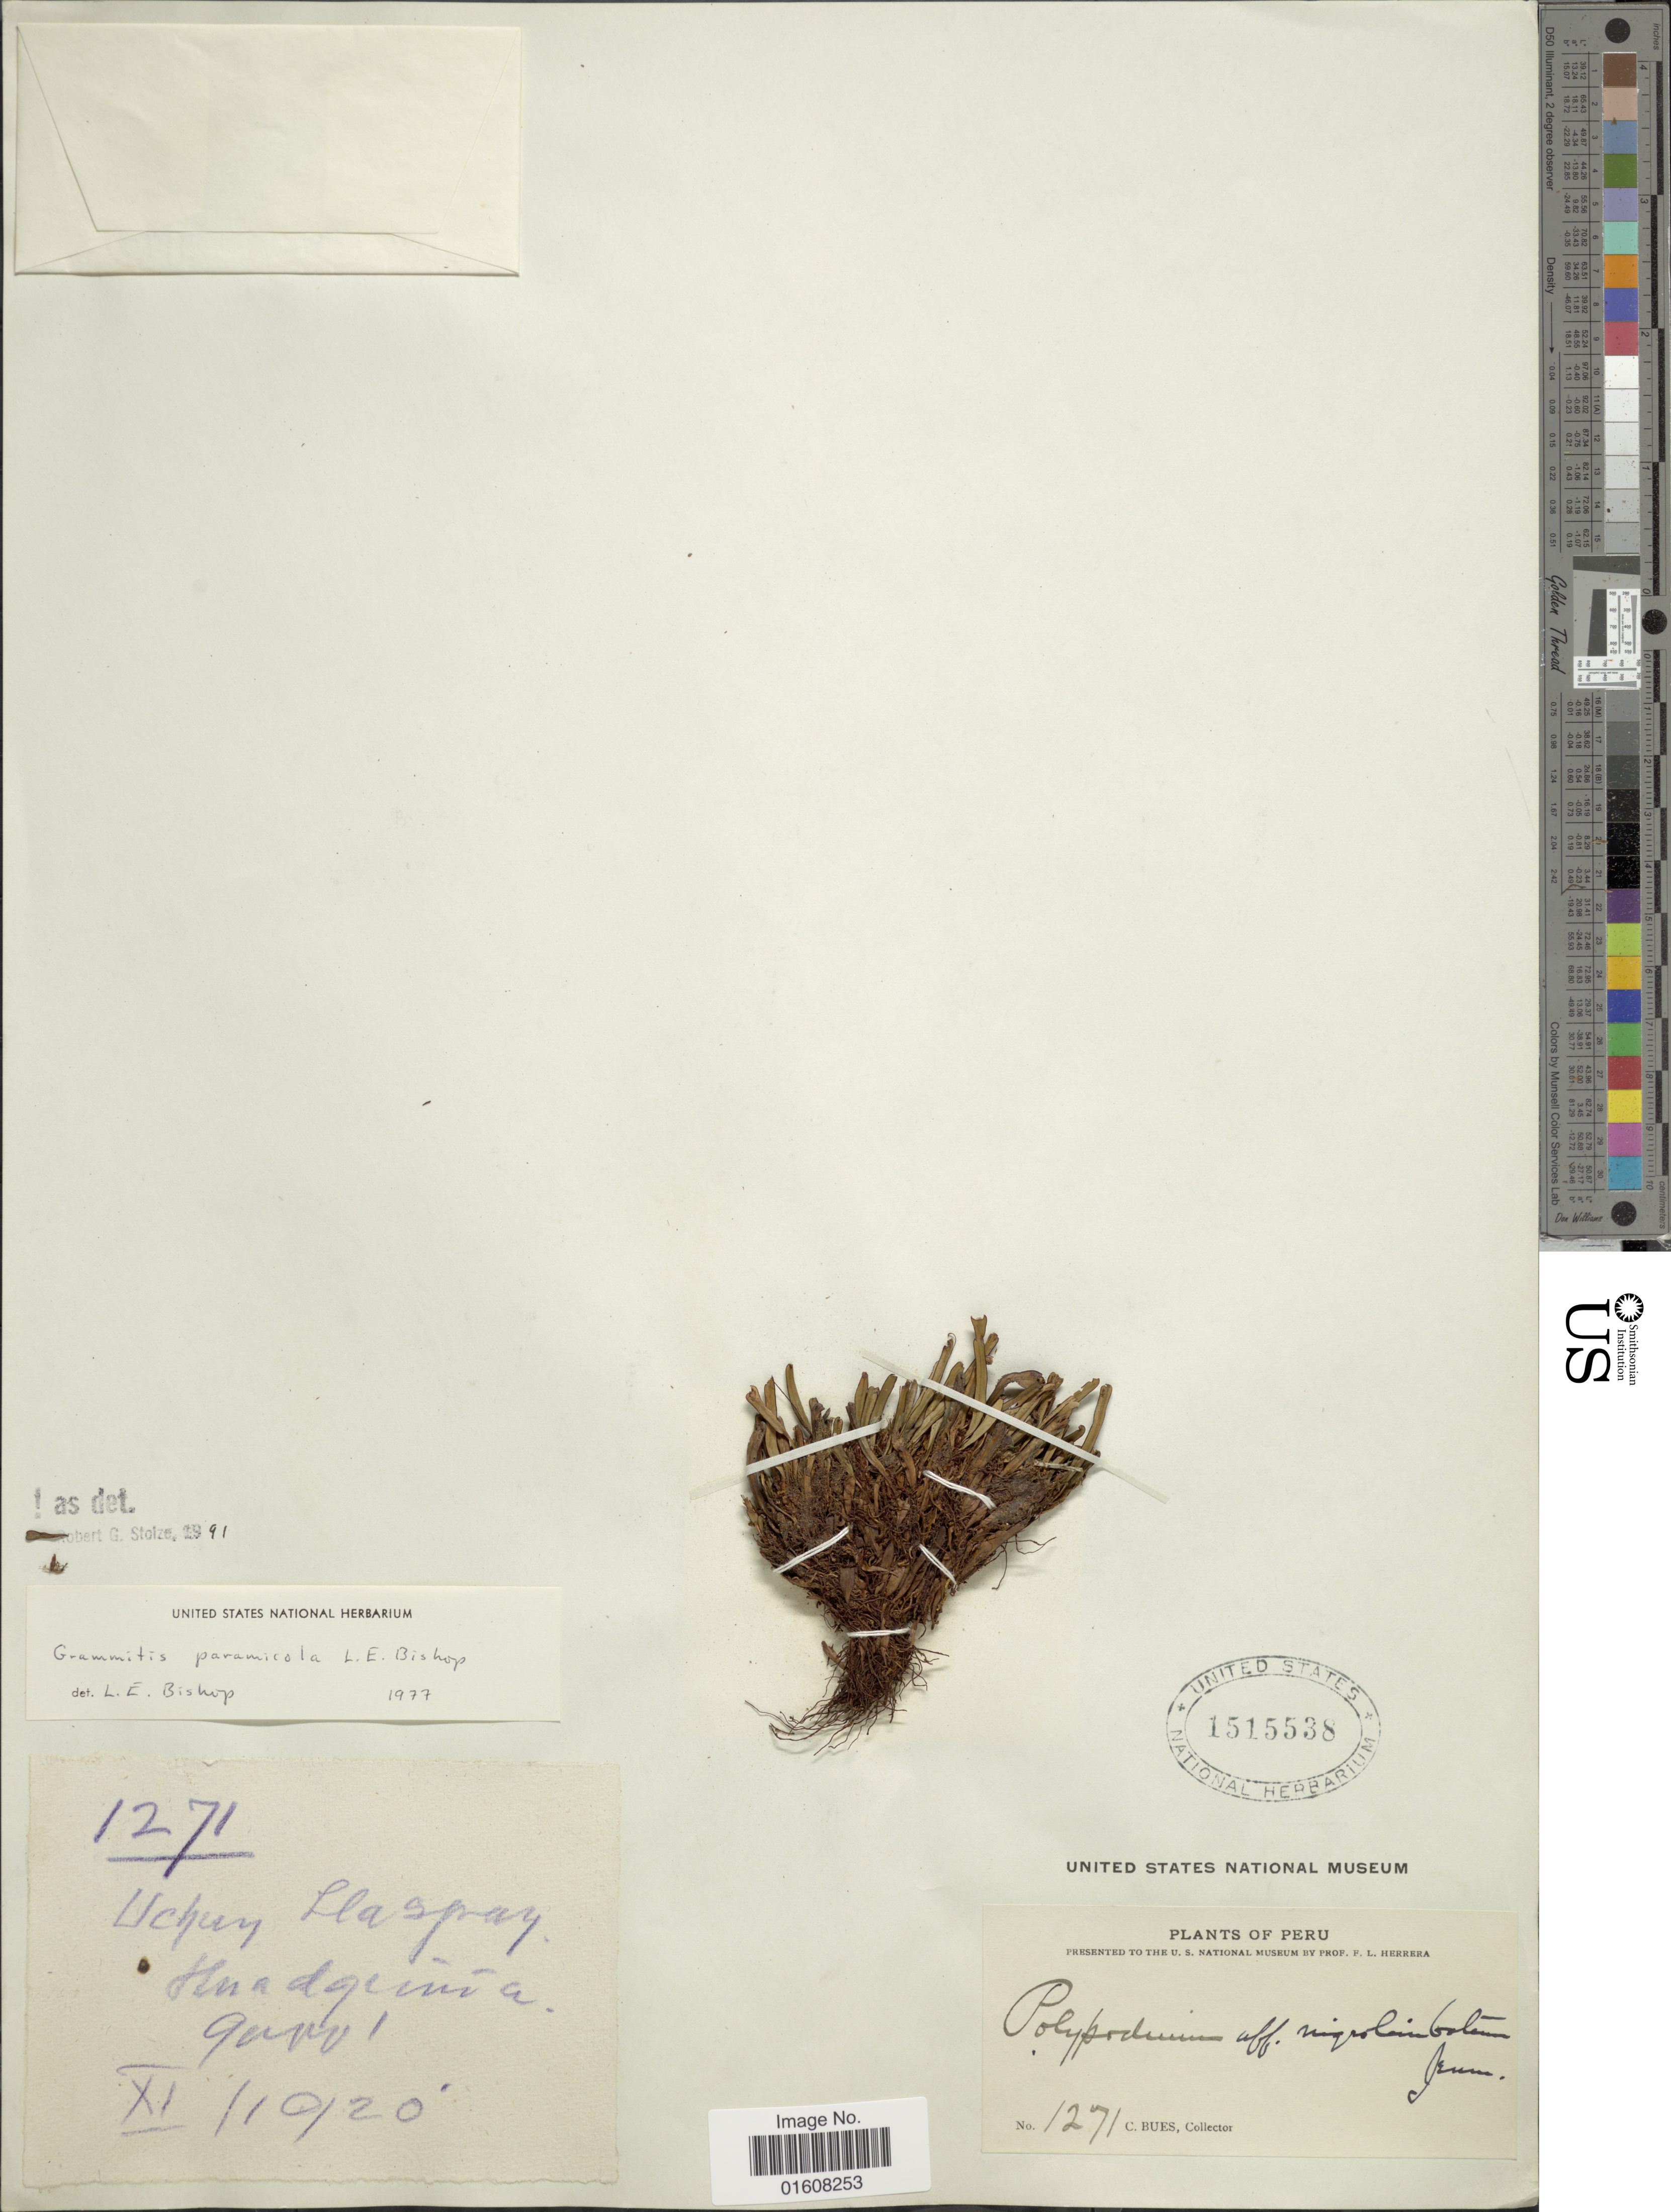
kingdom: Plantae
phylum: Tracheophyta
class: Polypodiopsida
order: Polypodiales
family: Polypodiaceae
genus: Grammitis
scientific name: Grammitis paramicola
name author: L.E. Bishop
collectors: C. Bues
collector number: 1271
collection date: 1920-11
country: Peru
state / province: Cusco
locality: Uchuy Llaspay. Huadquiña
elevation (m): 2743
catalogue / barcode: US 1515538